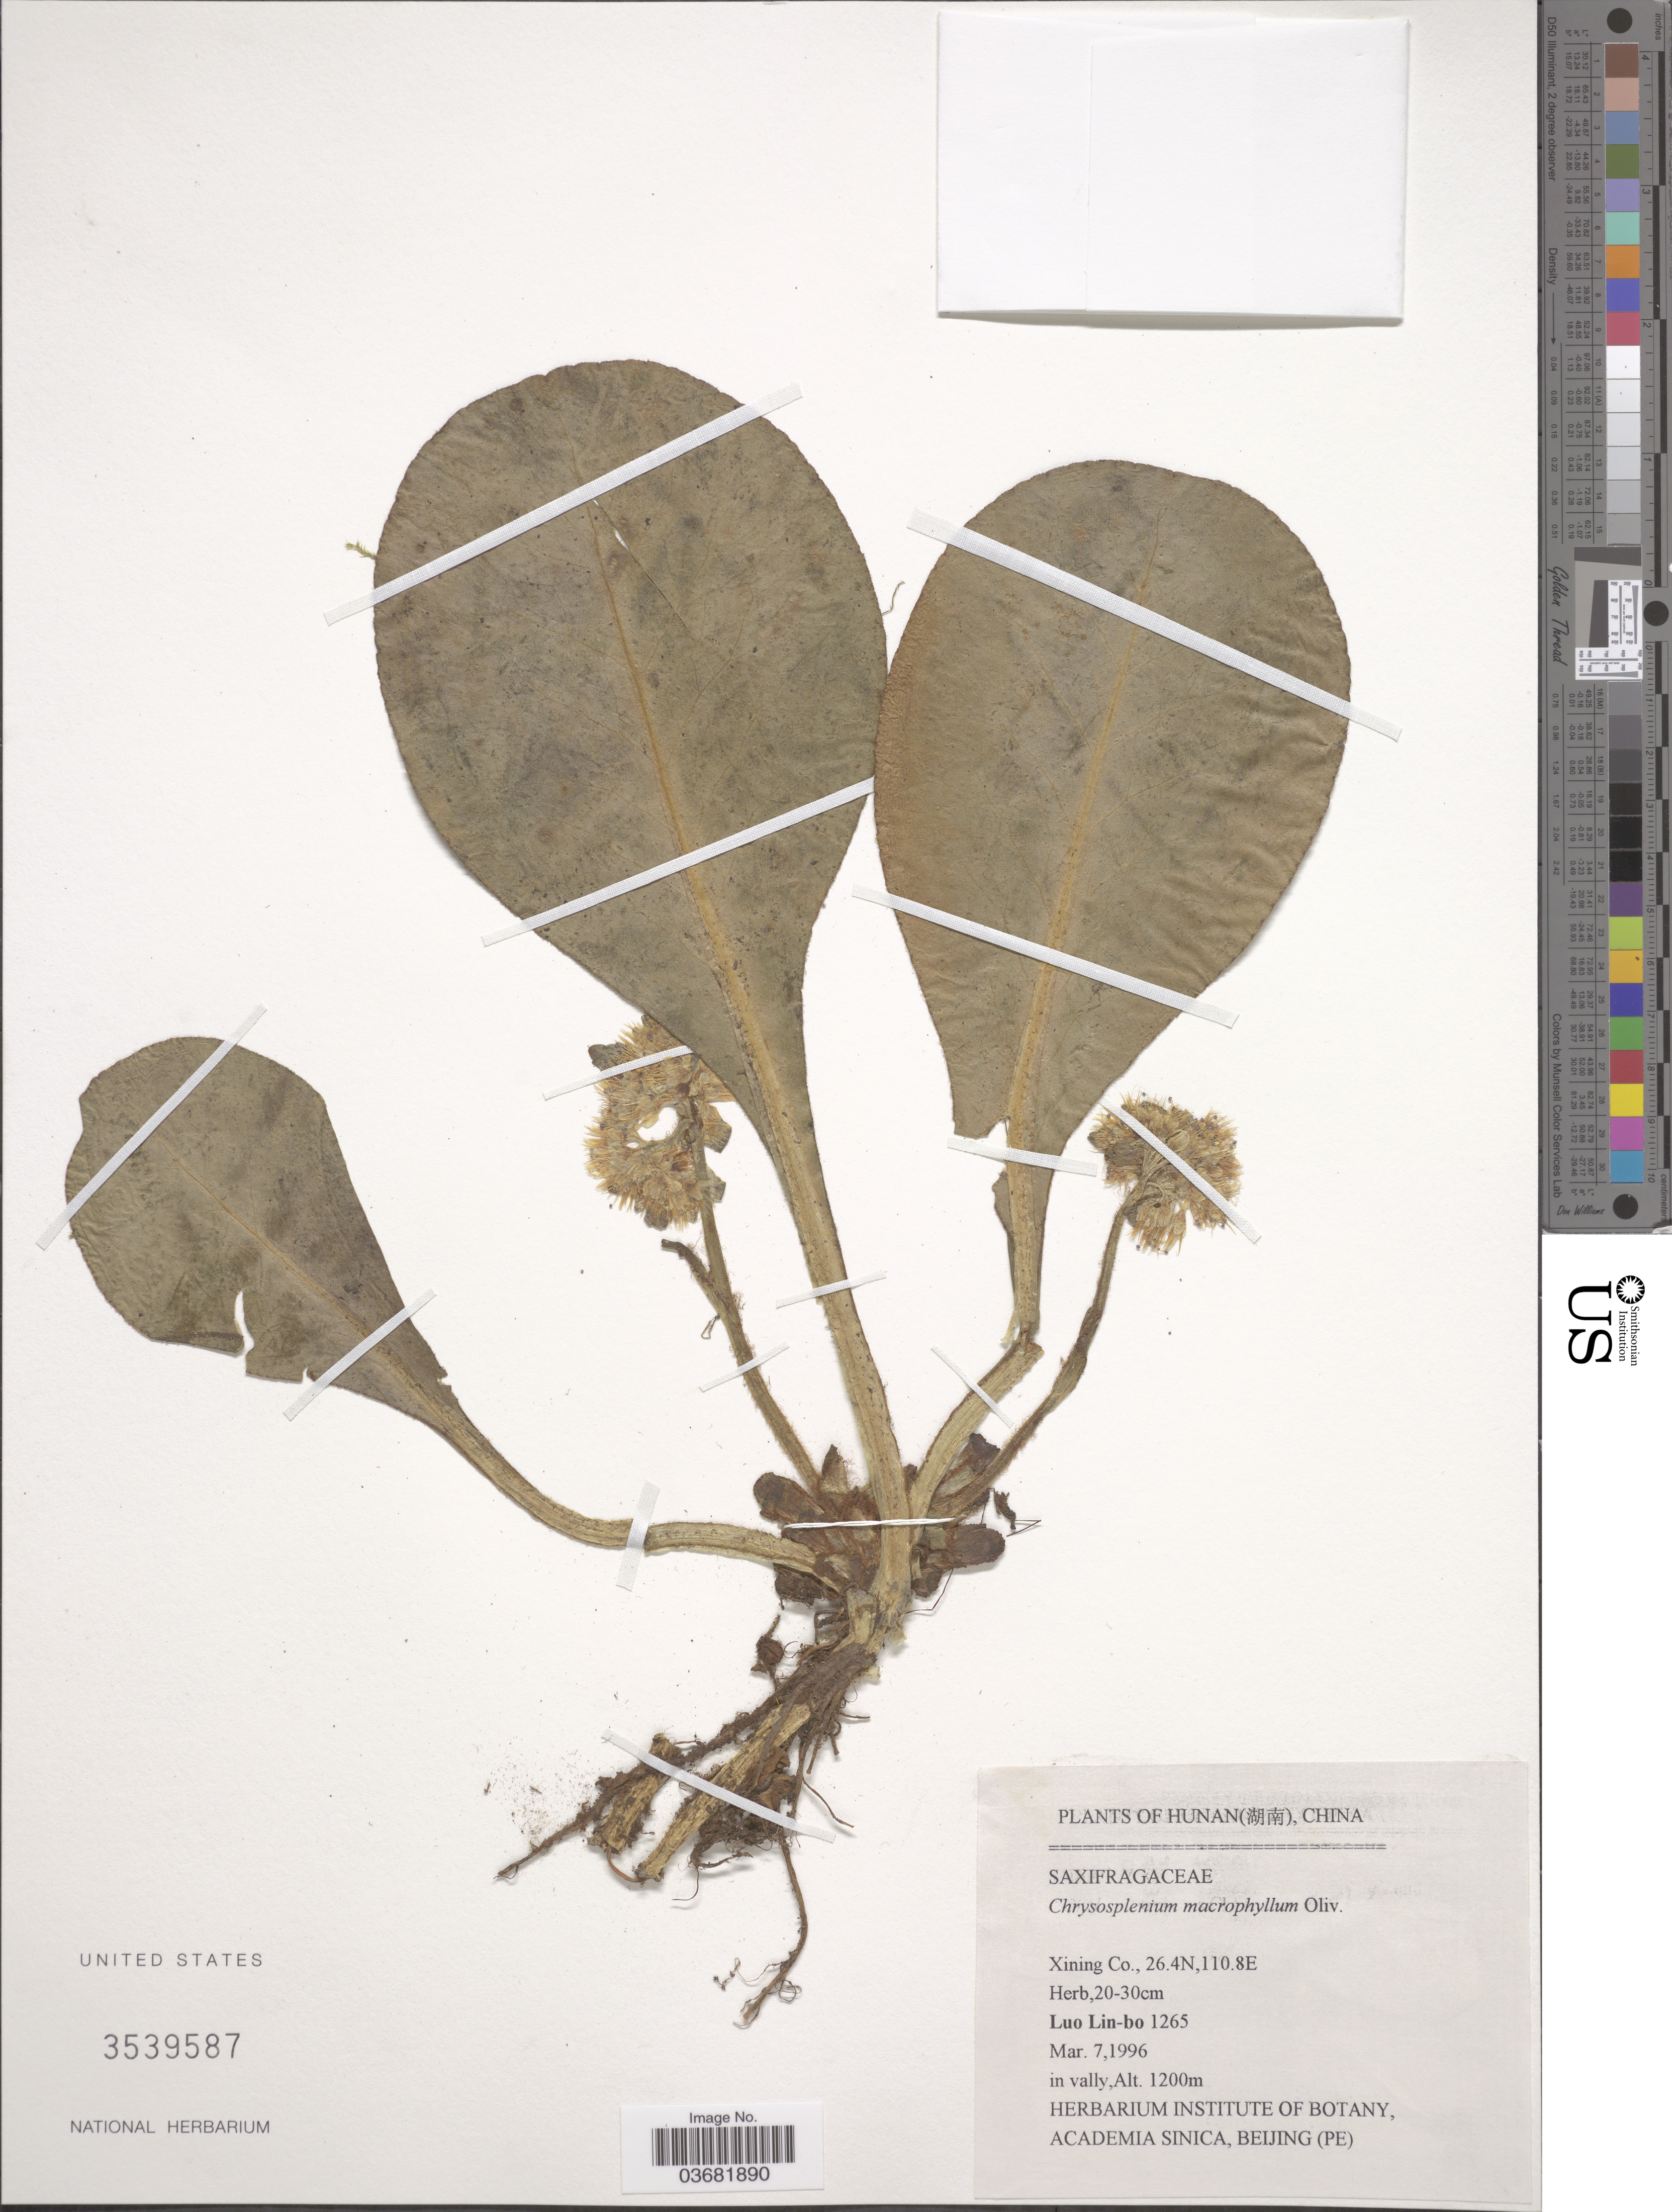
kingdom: Plantae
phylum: Tracheophyta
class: Magnoliopsida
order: Saxifragales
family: Saxifragaceae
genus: Chrysosplenium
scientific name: Chrysosplenium macrophyllum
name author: Oliv.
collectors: L. Lin-bo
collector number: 1265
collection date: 1996-03-07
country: China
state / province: Hunan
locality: Xining Co.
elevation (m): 1200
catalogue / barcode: US 3539587